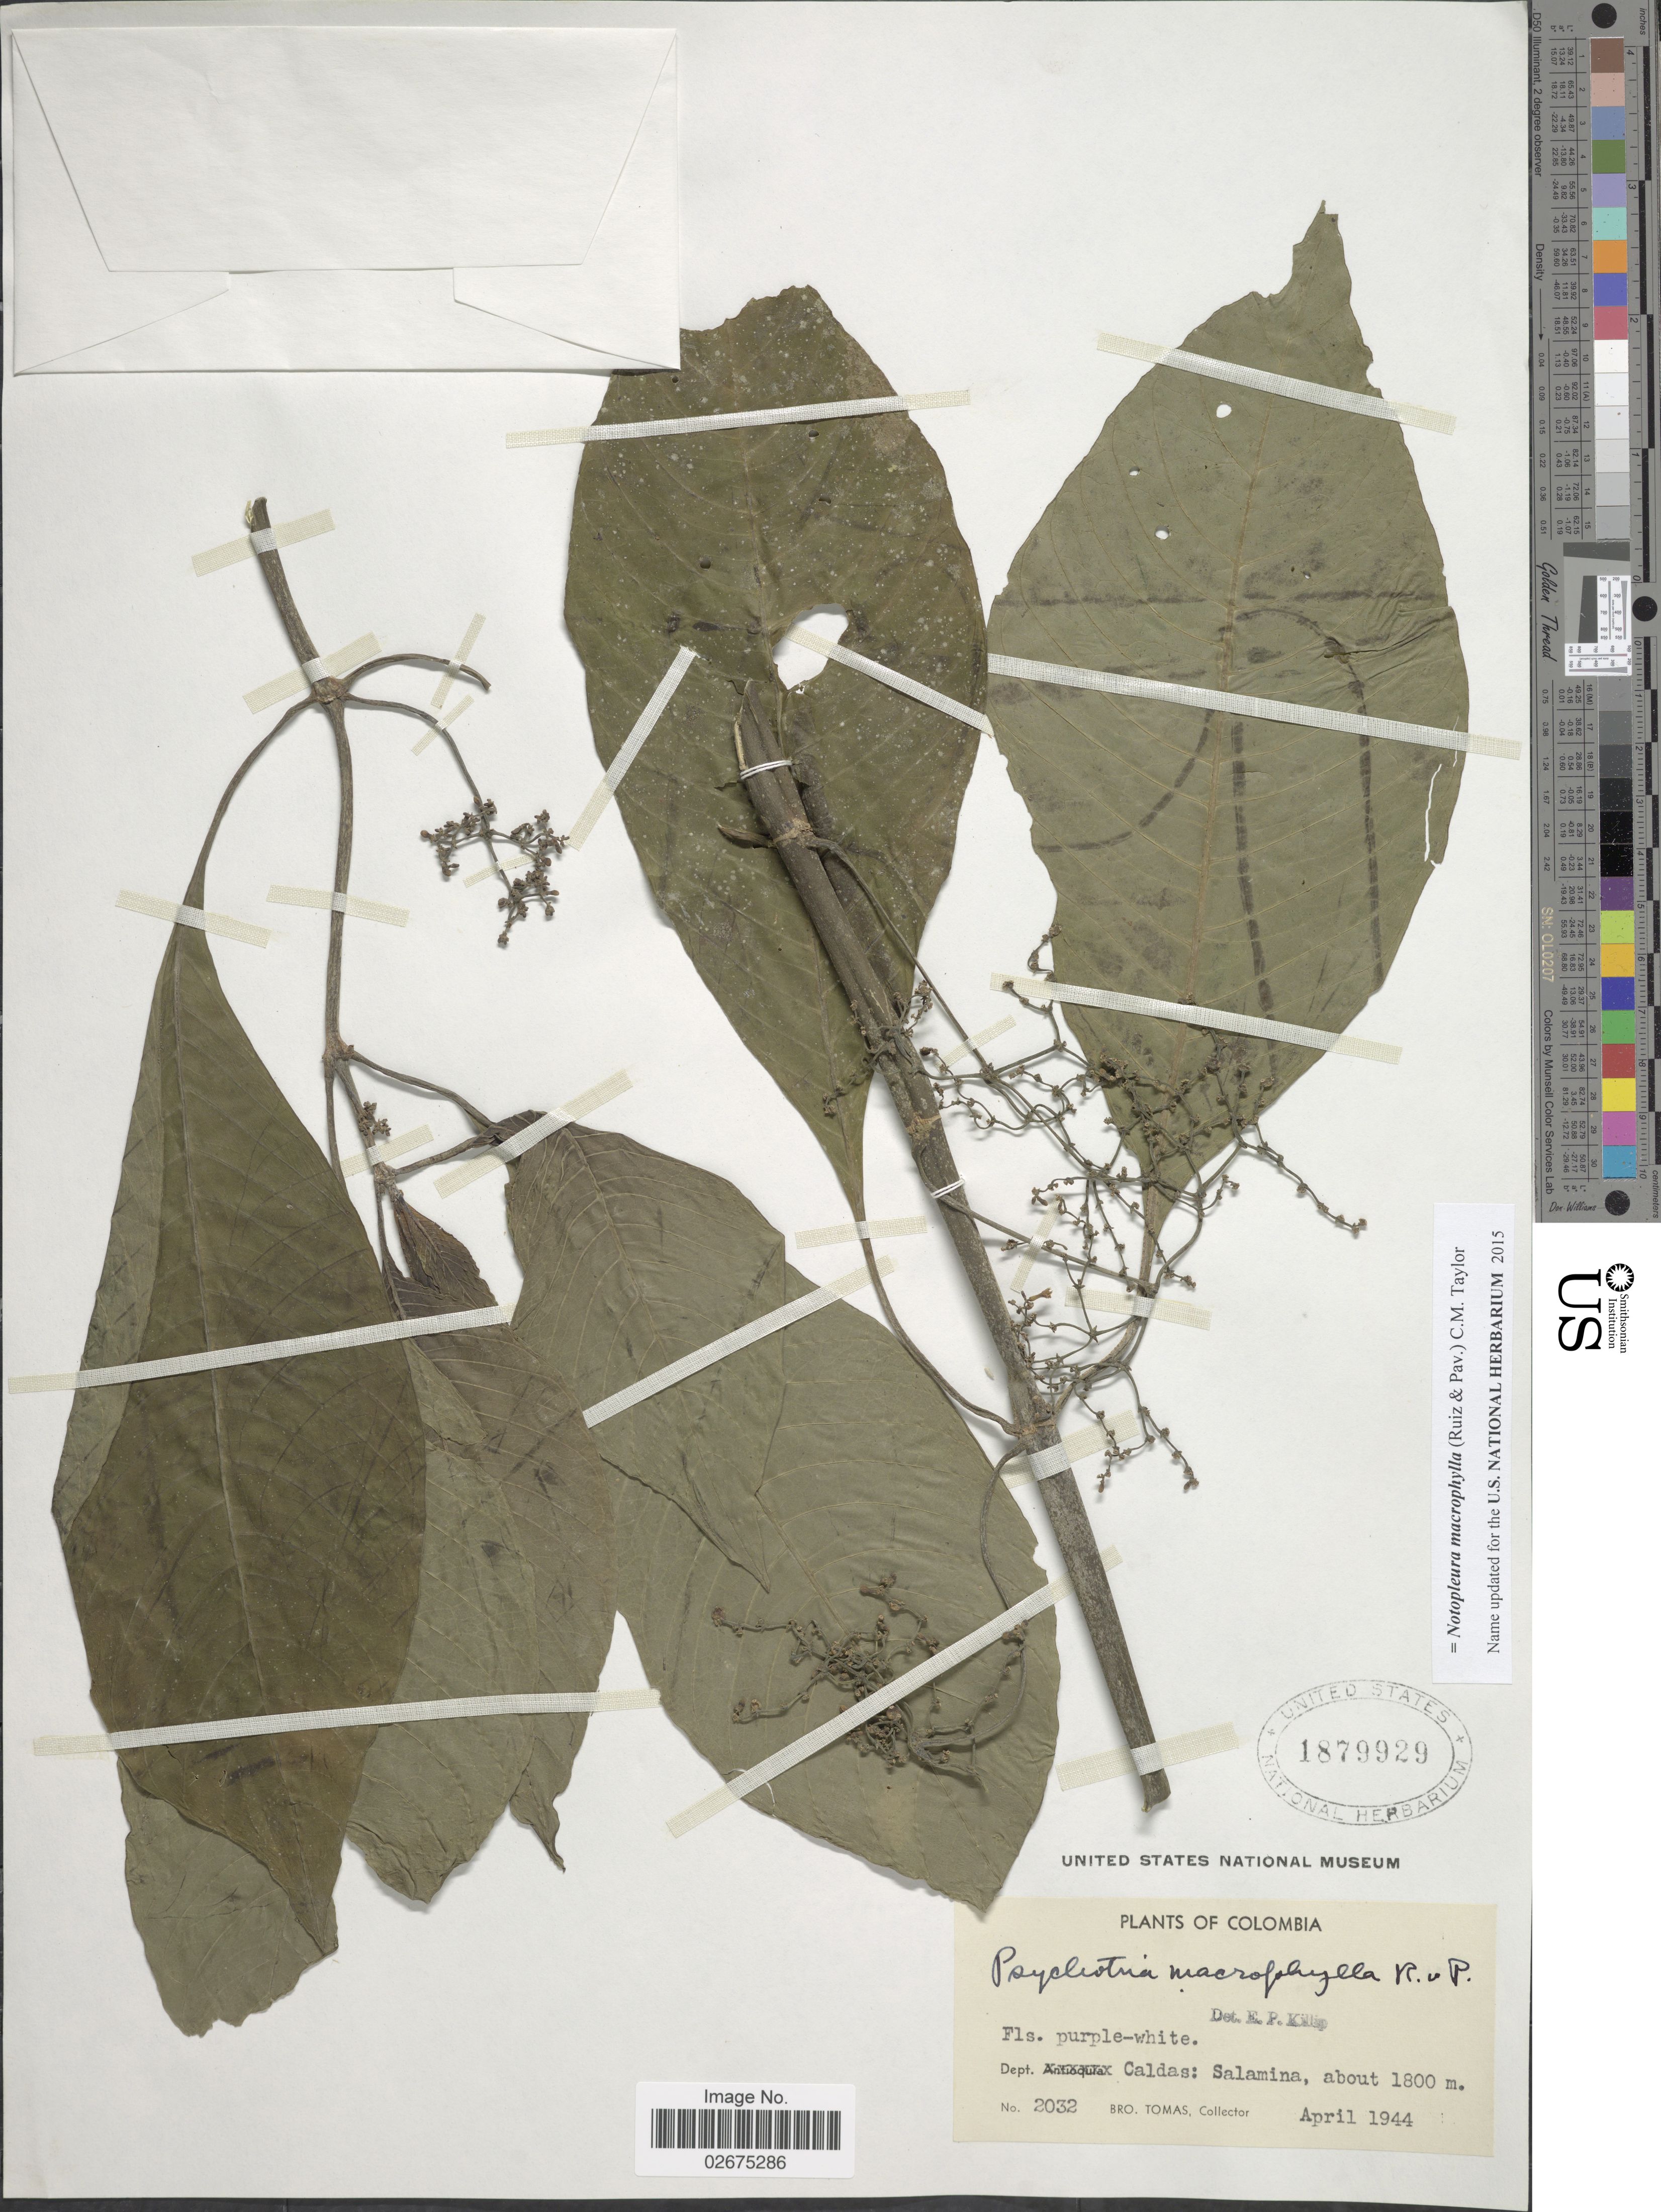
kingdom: Plantae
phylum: Tracheophyta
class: Magnoliopsida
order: Gentianales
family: Rubiaceae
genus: Notopleura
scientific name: Notopleura macrophylla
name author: (Ruiz & Pav.) C.M. Taylor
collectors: B. Tomas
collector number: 2032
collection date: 1944-04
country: Colombia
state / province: Caldas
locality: Dept. Caldas: Salamina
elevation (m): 1800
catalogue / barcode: US 1879929